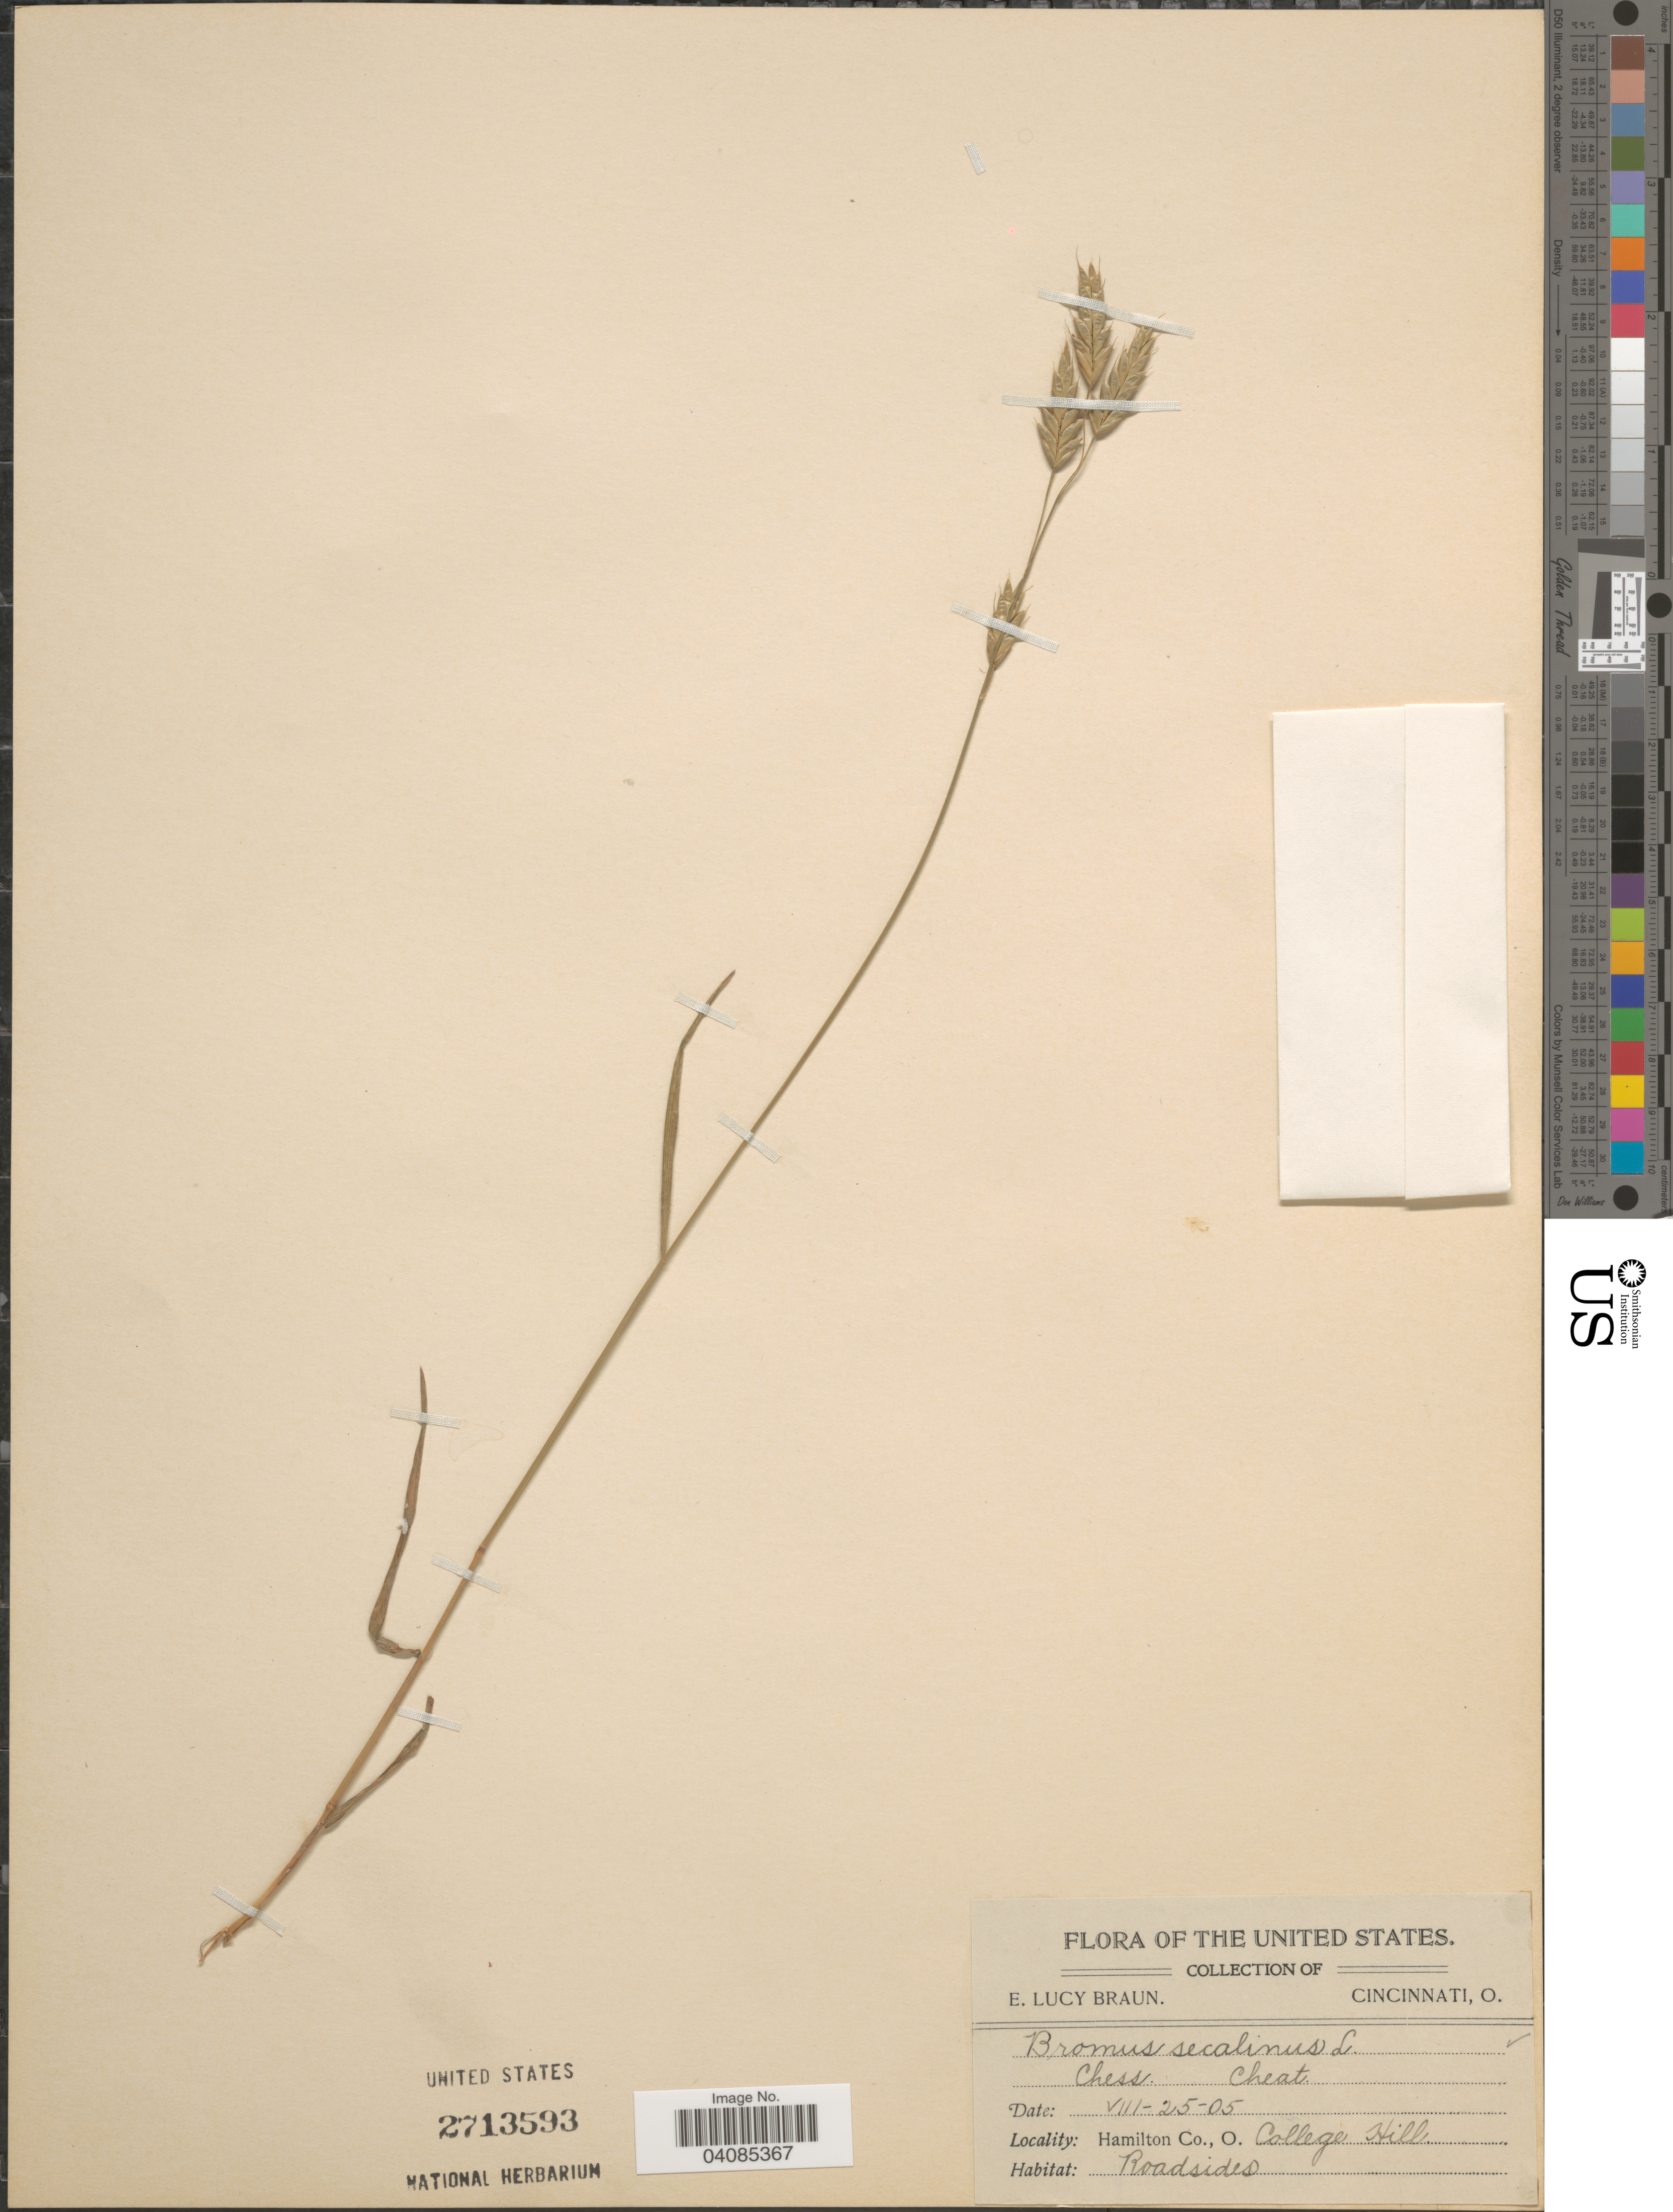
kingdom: Plantae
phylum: Tracheophyta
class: Liliopsida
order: Poales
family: Poaceae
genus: Bromus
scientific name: Bromus secalinus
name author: L.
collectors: E. L. Braun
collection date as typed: Transcribed d/m/y: 25/8/5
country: United States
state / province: Ohio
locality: Hamilton Co., College Hill. Roadsides.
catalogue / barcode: US 2713593